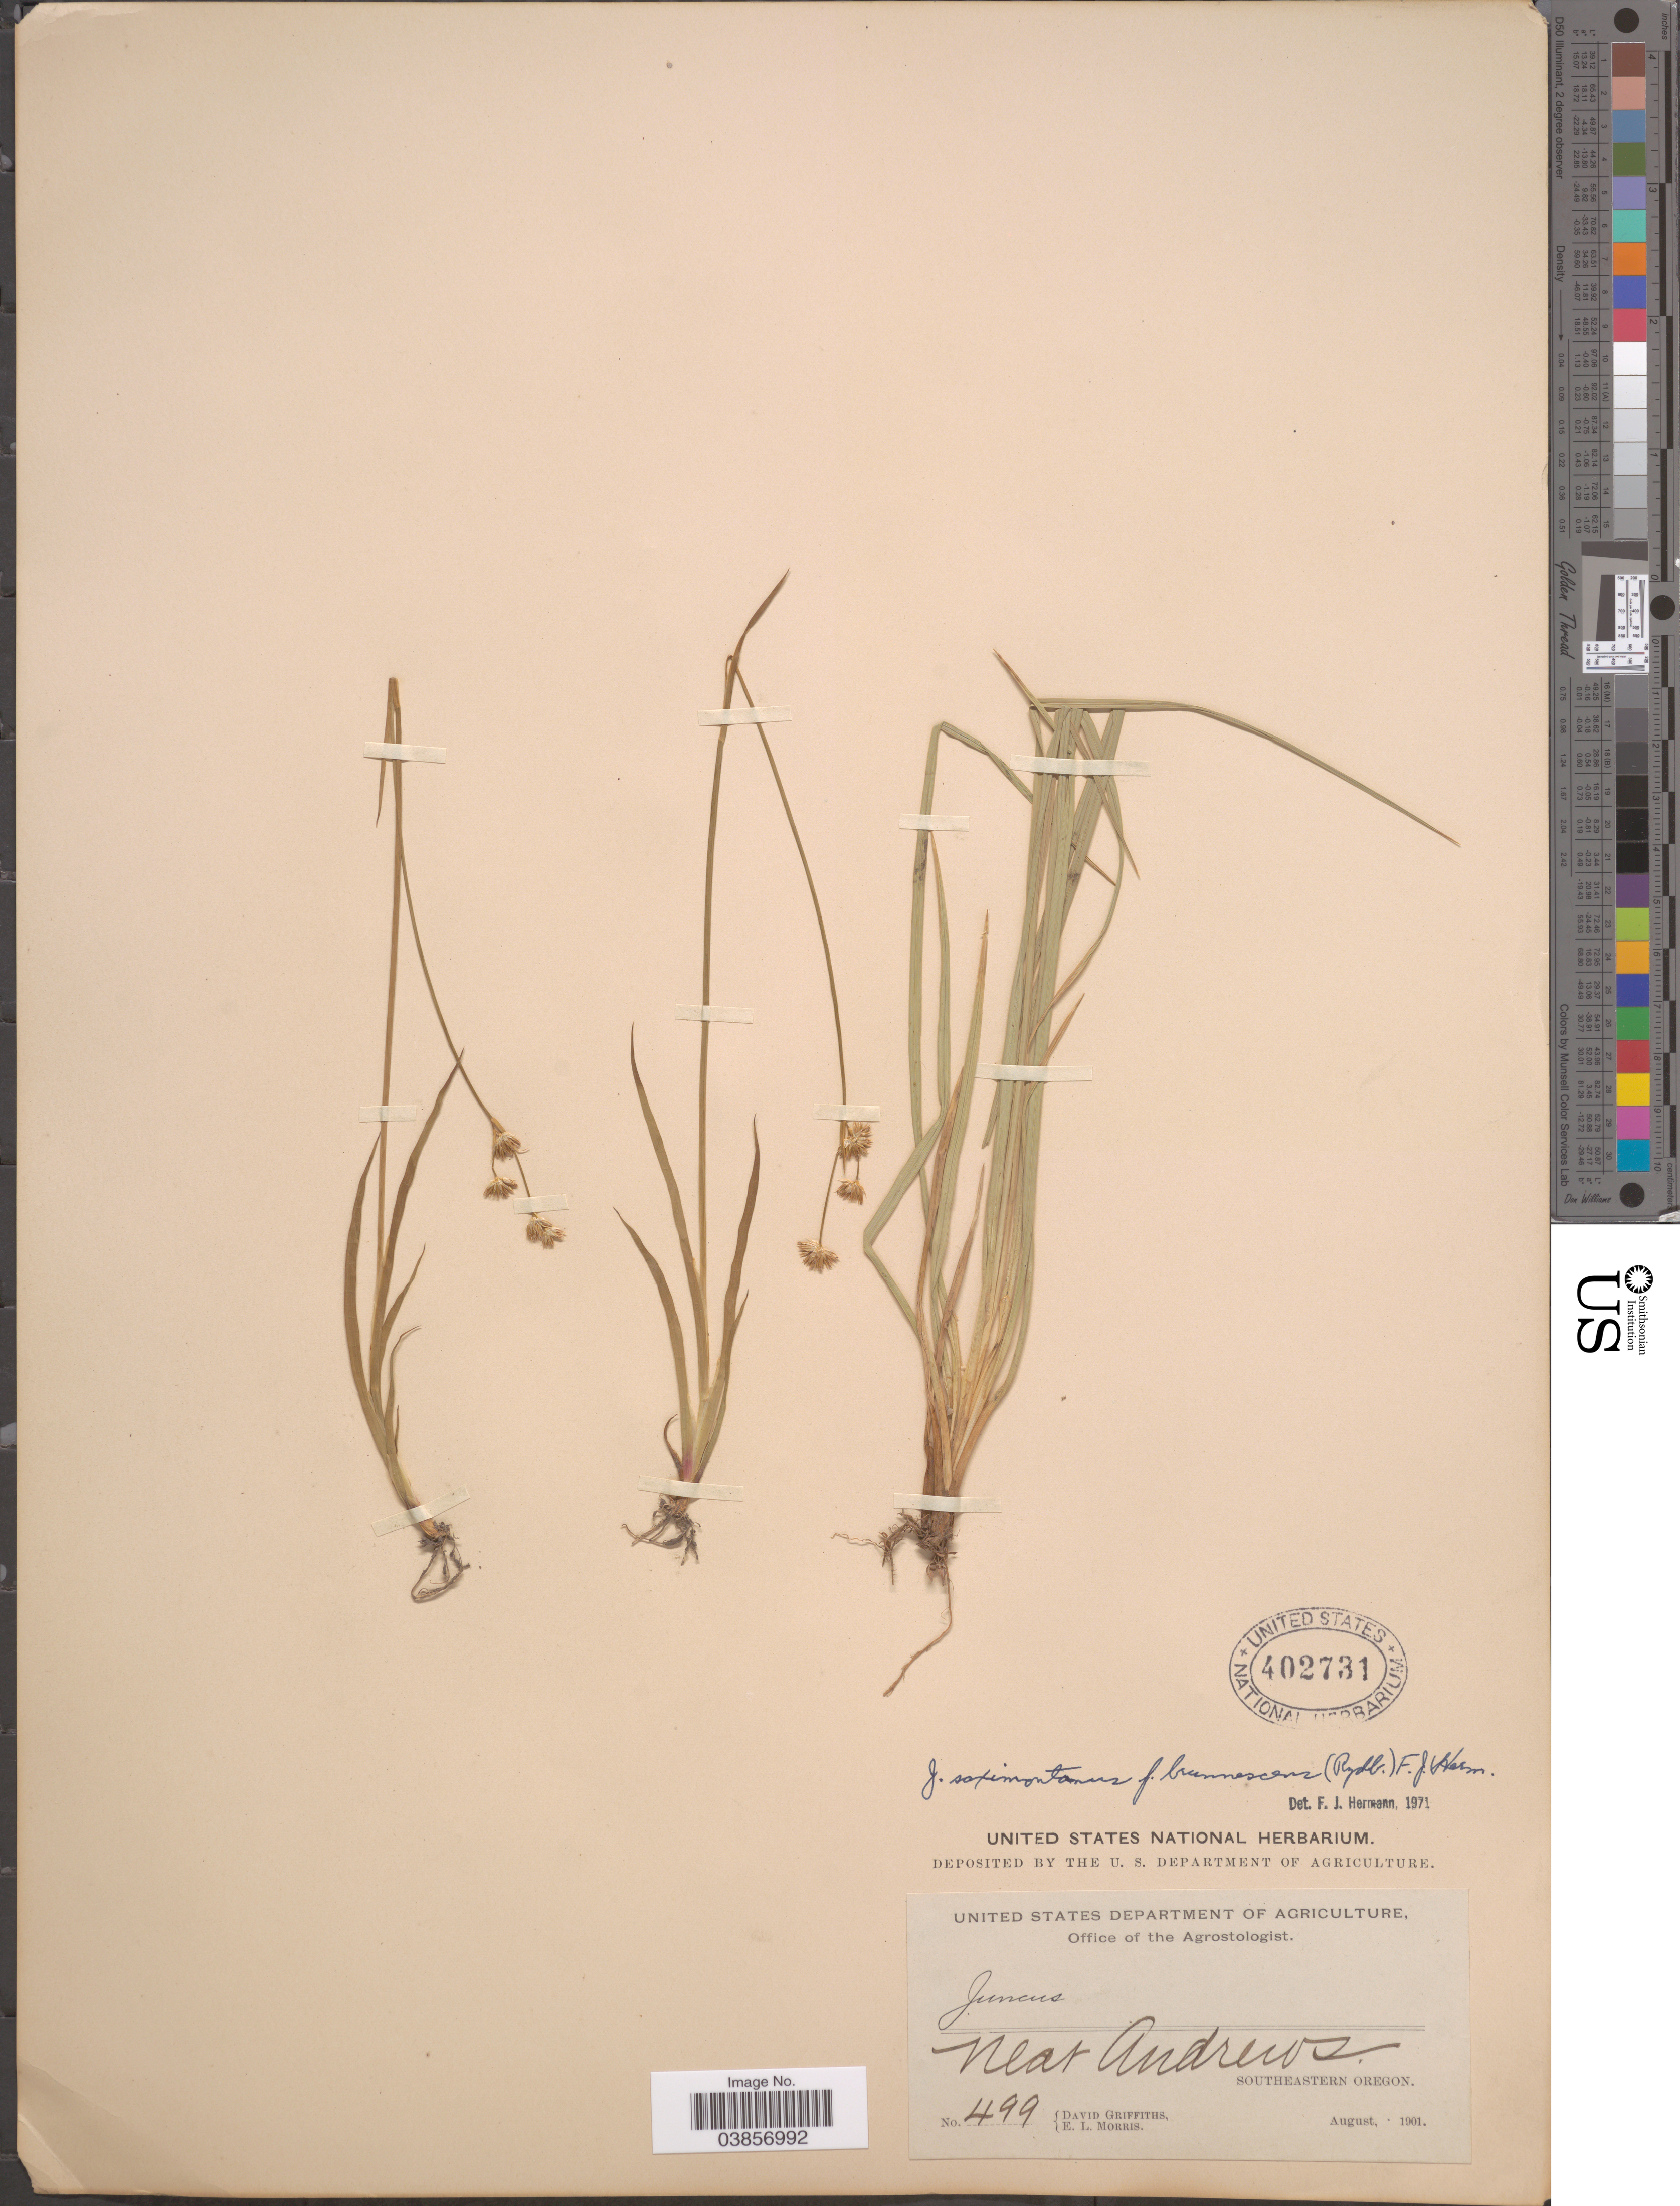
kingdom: Plantae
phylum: Tracheophyta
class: Liliopsida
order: Poales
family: Juncaceae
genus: Juncus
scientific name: Juncus saximontanus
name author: A. Nelson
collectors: D. Griffiths & E. Morris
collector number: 499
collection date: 1901-08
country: United States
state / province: Oregon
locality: Near Andrews. Southeastern Oregon.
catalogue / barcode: US 402731